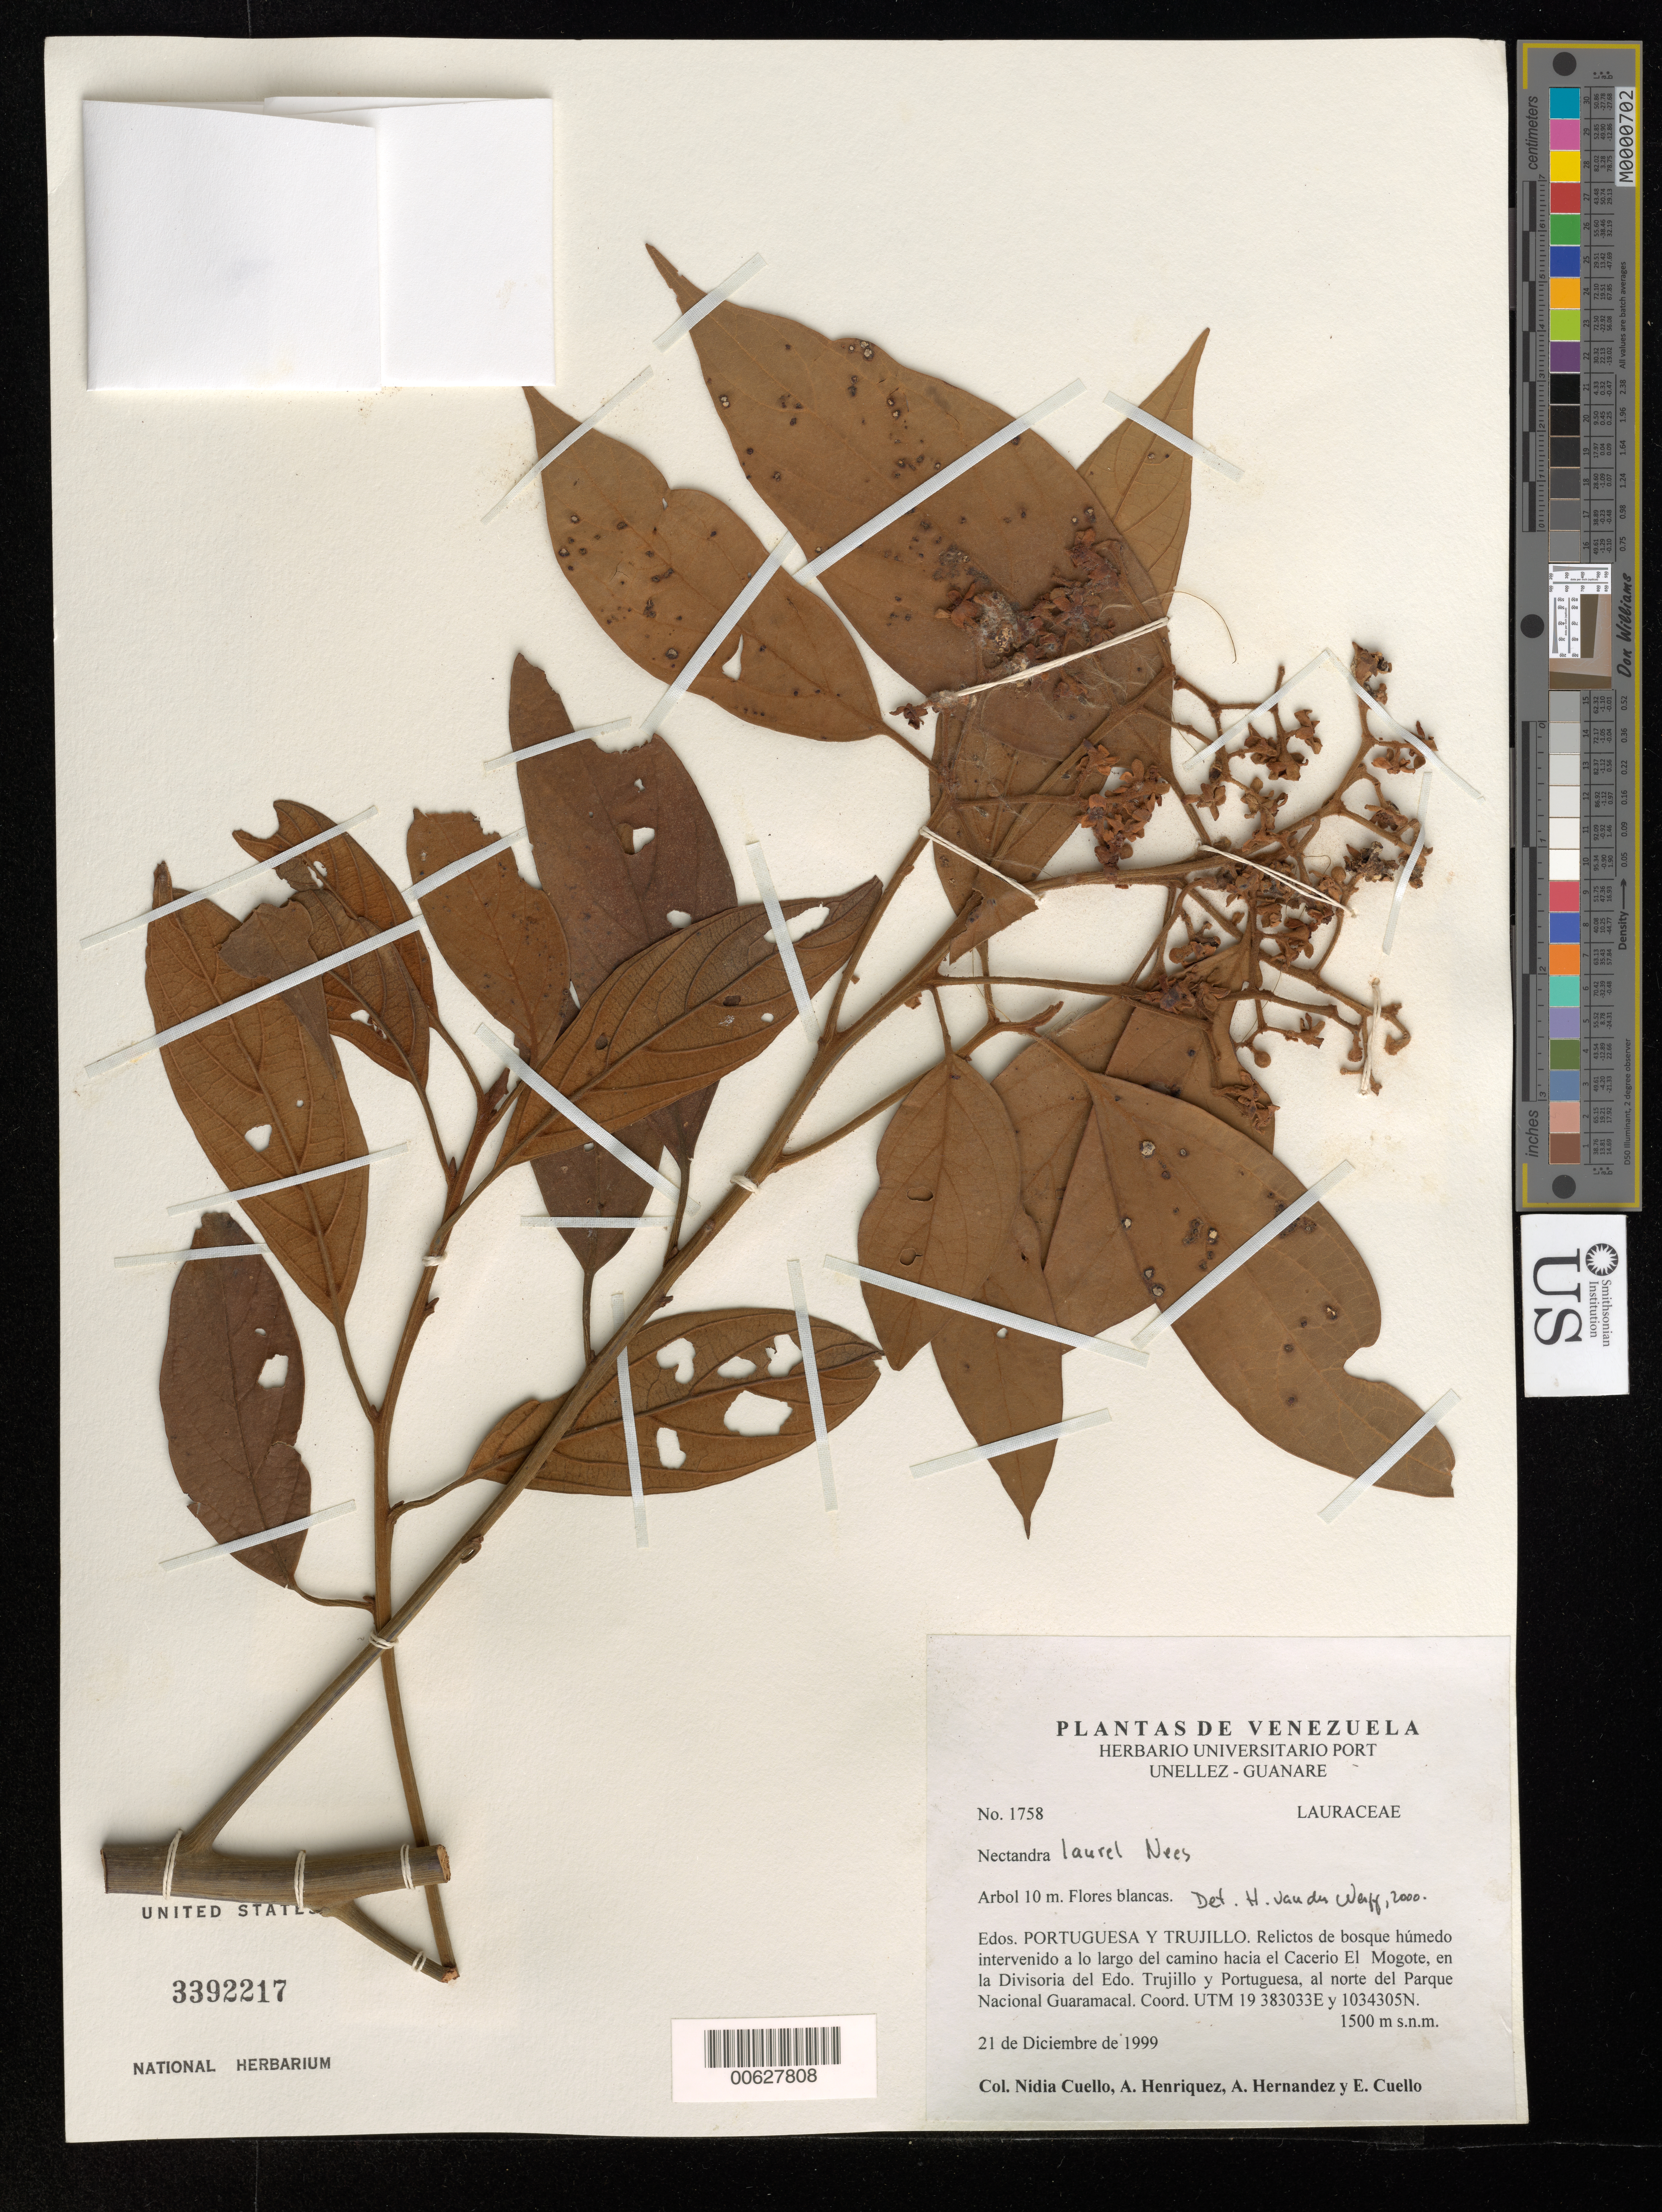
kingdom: Plantae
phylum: Tracheophyta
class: Magnoliopsida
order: Laurales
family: Lauraceae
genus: Nectandra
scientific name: Nectandra laurel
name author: Nees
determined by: Cuello, Nidia L.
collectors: N. L. Cuello, A. Henriquez, A. Hernandez & E. Cuello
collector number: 1758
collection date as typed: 21 Dec 1999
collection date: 1999-12-21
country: Venezuela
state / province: Portuguesa / Trujillo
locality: Largo del camino hacia el Cacerio El Mogote, en la Divisoria del Edo. Trujillo y Portuguesa. N Parque Nacional Guaramacal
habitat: Relictos de bosque húmedo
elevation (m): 1500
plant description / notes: PORT, US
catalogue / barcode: US 3392217